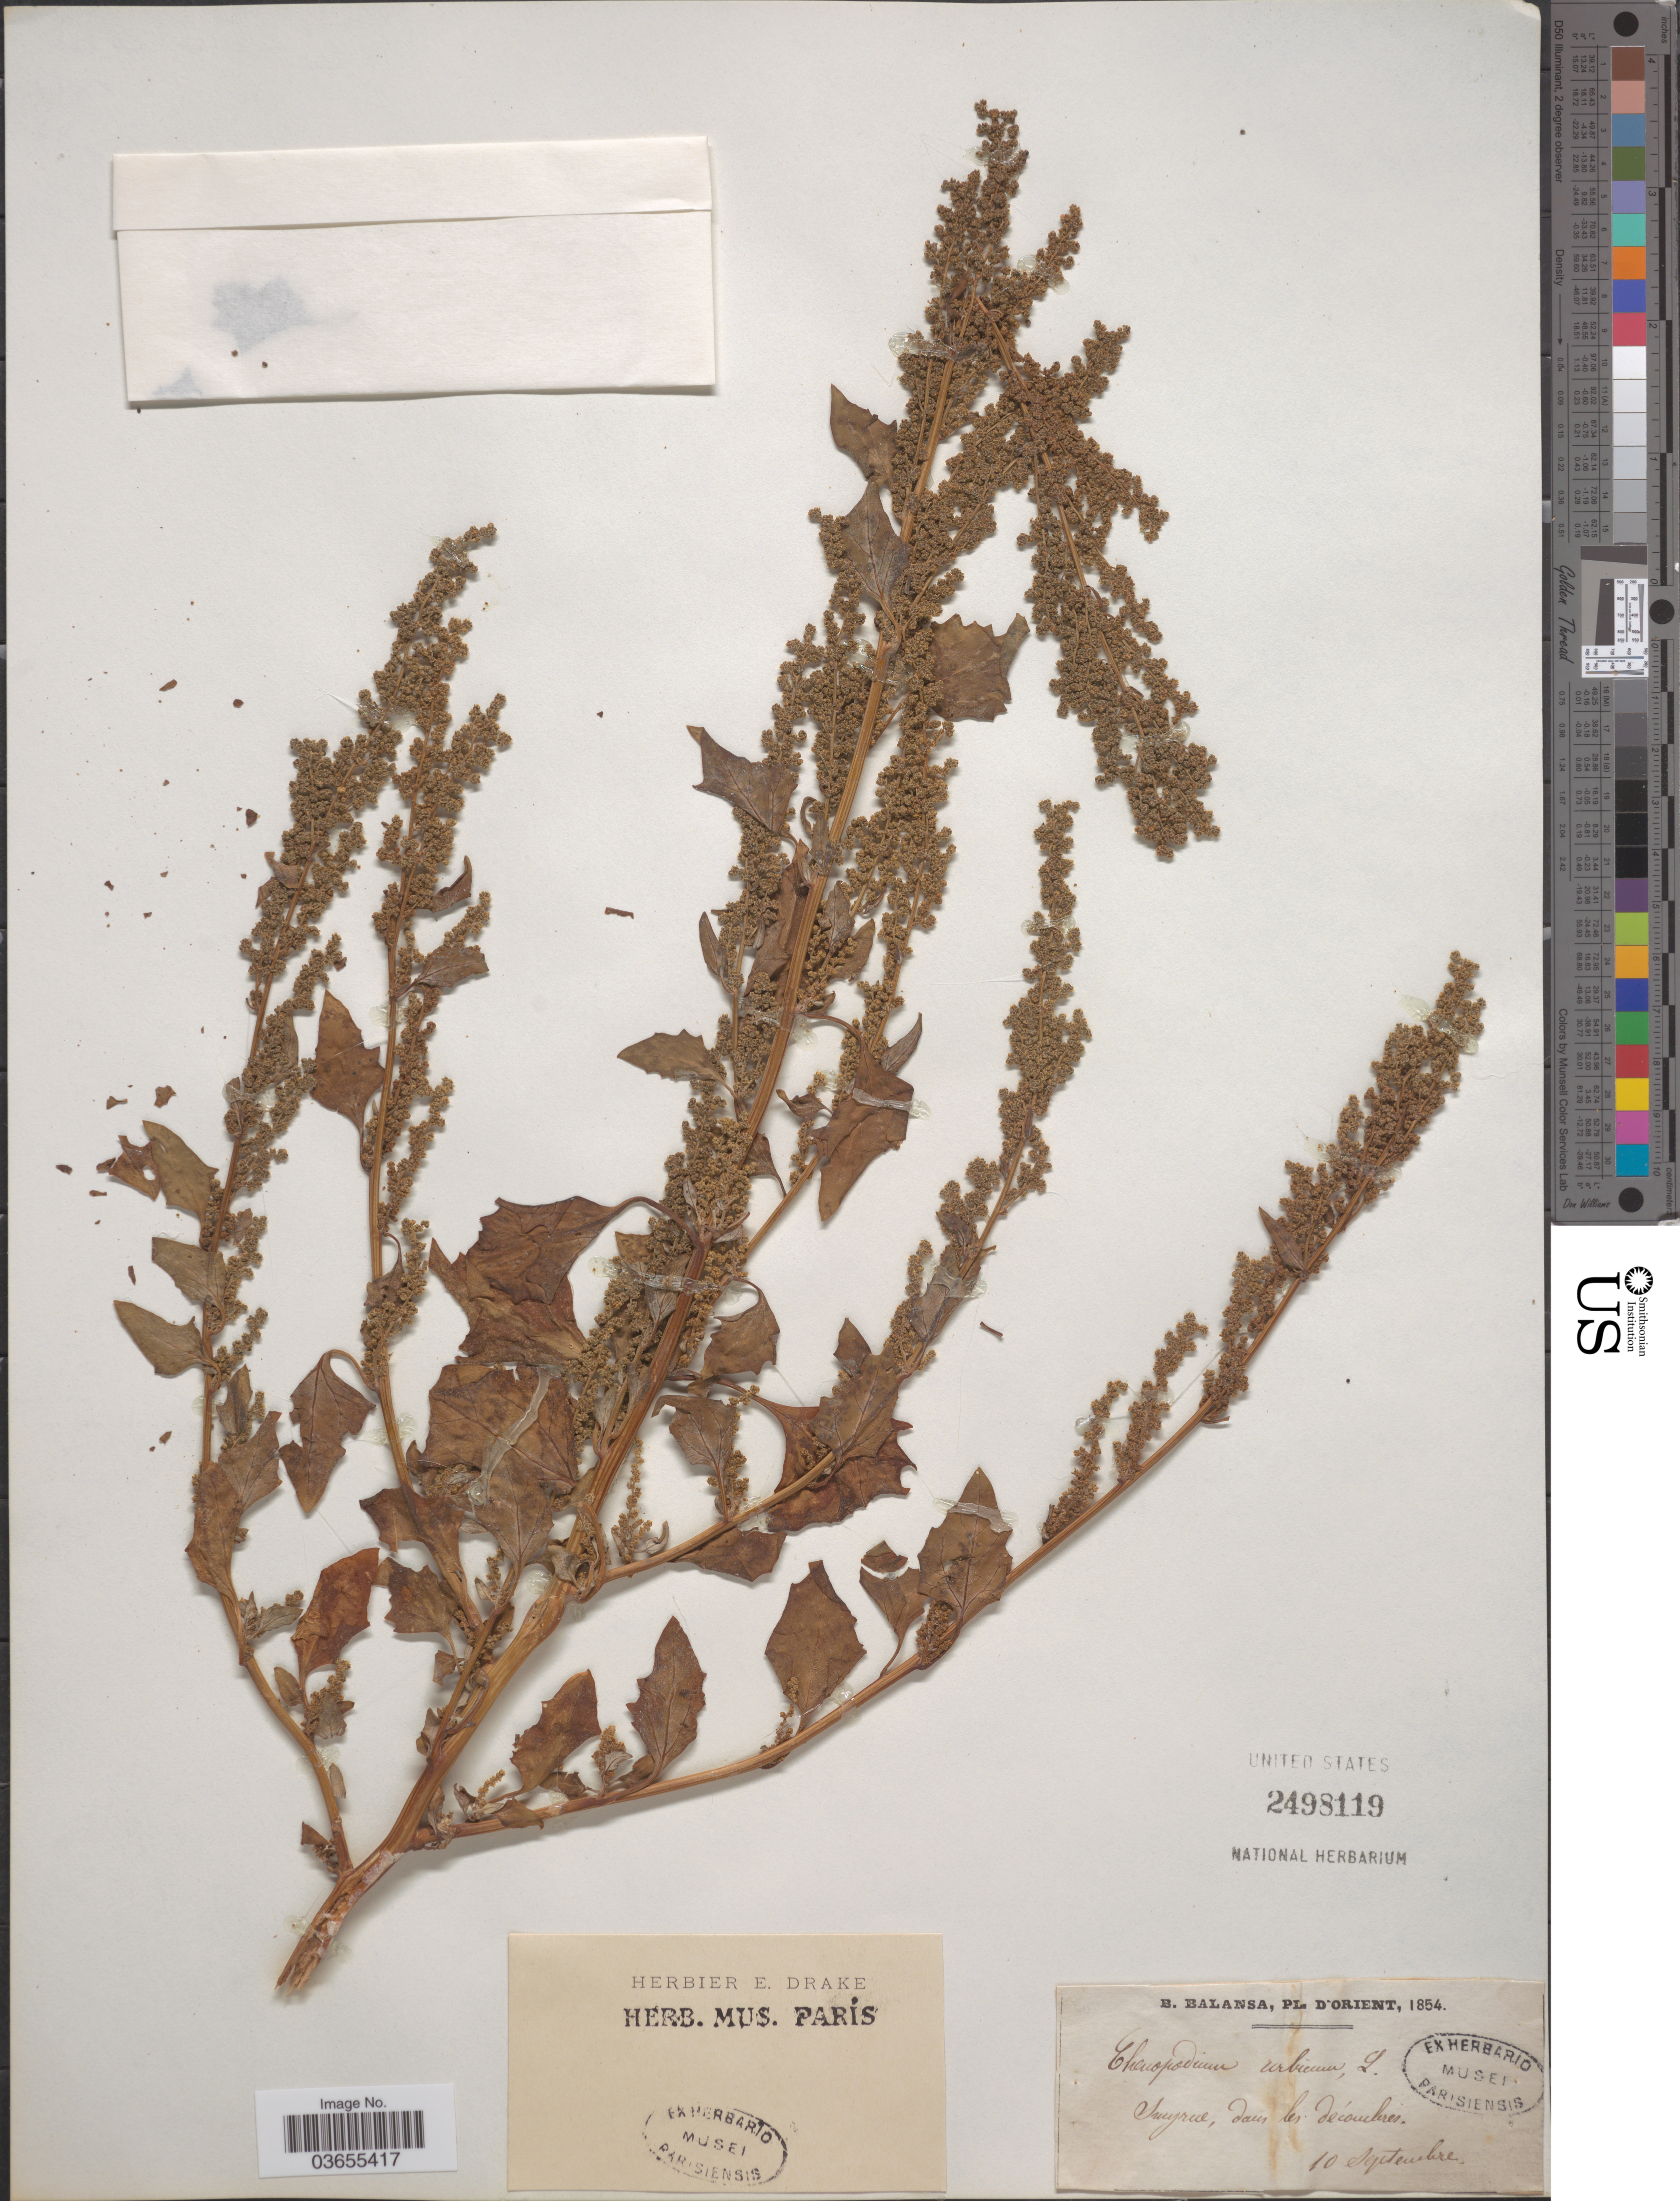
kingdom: Plantae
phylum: Tracheophyta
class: Magnoliopsida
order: Caryophyllales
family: Amaranthaceae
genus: Chenopodium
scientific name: Chenopodium urbicum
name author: L.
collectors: B. Balansa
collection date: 1854-09-10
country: Turkey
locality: D'Orient. Smyrne.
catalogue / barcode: US 2498119